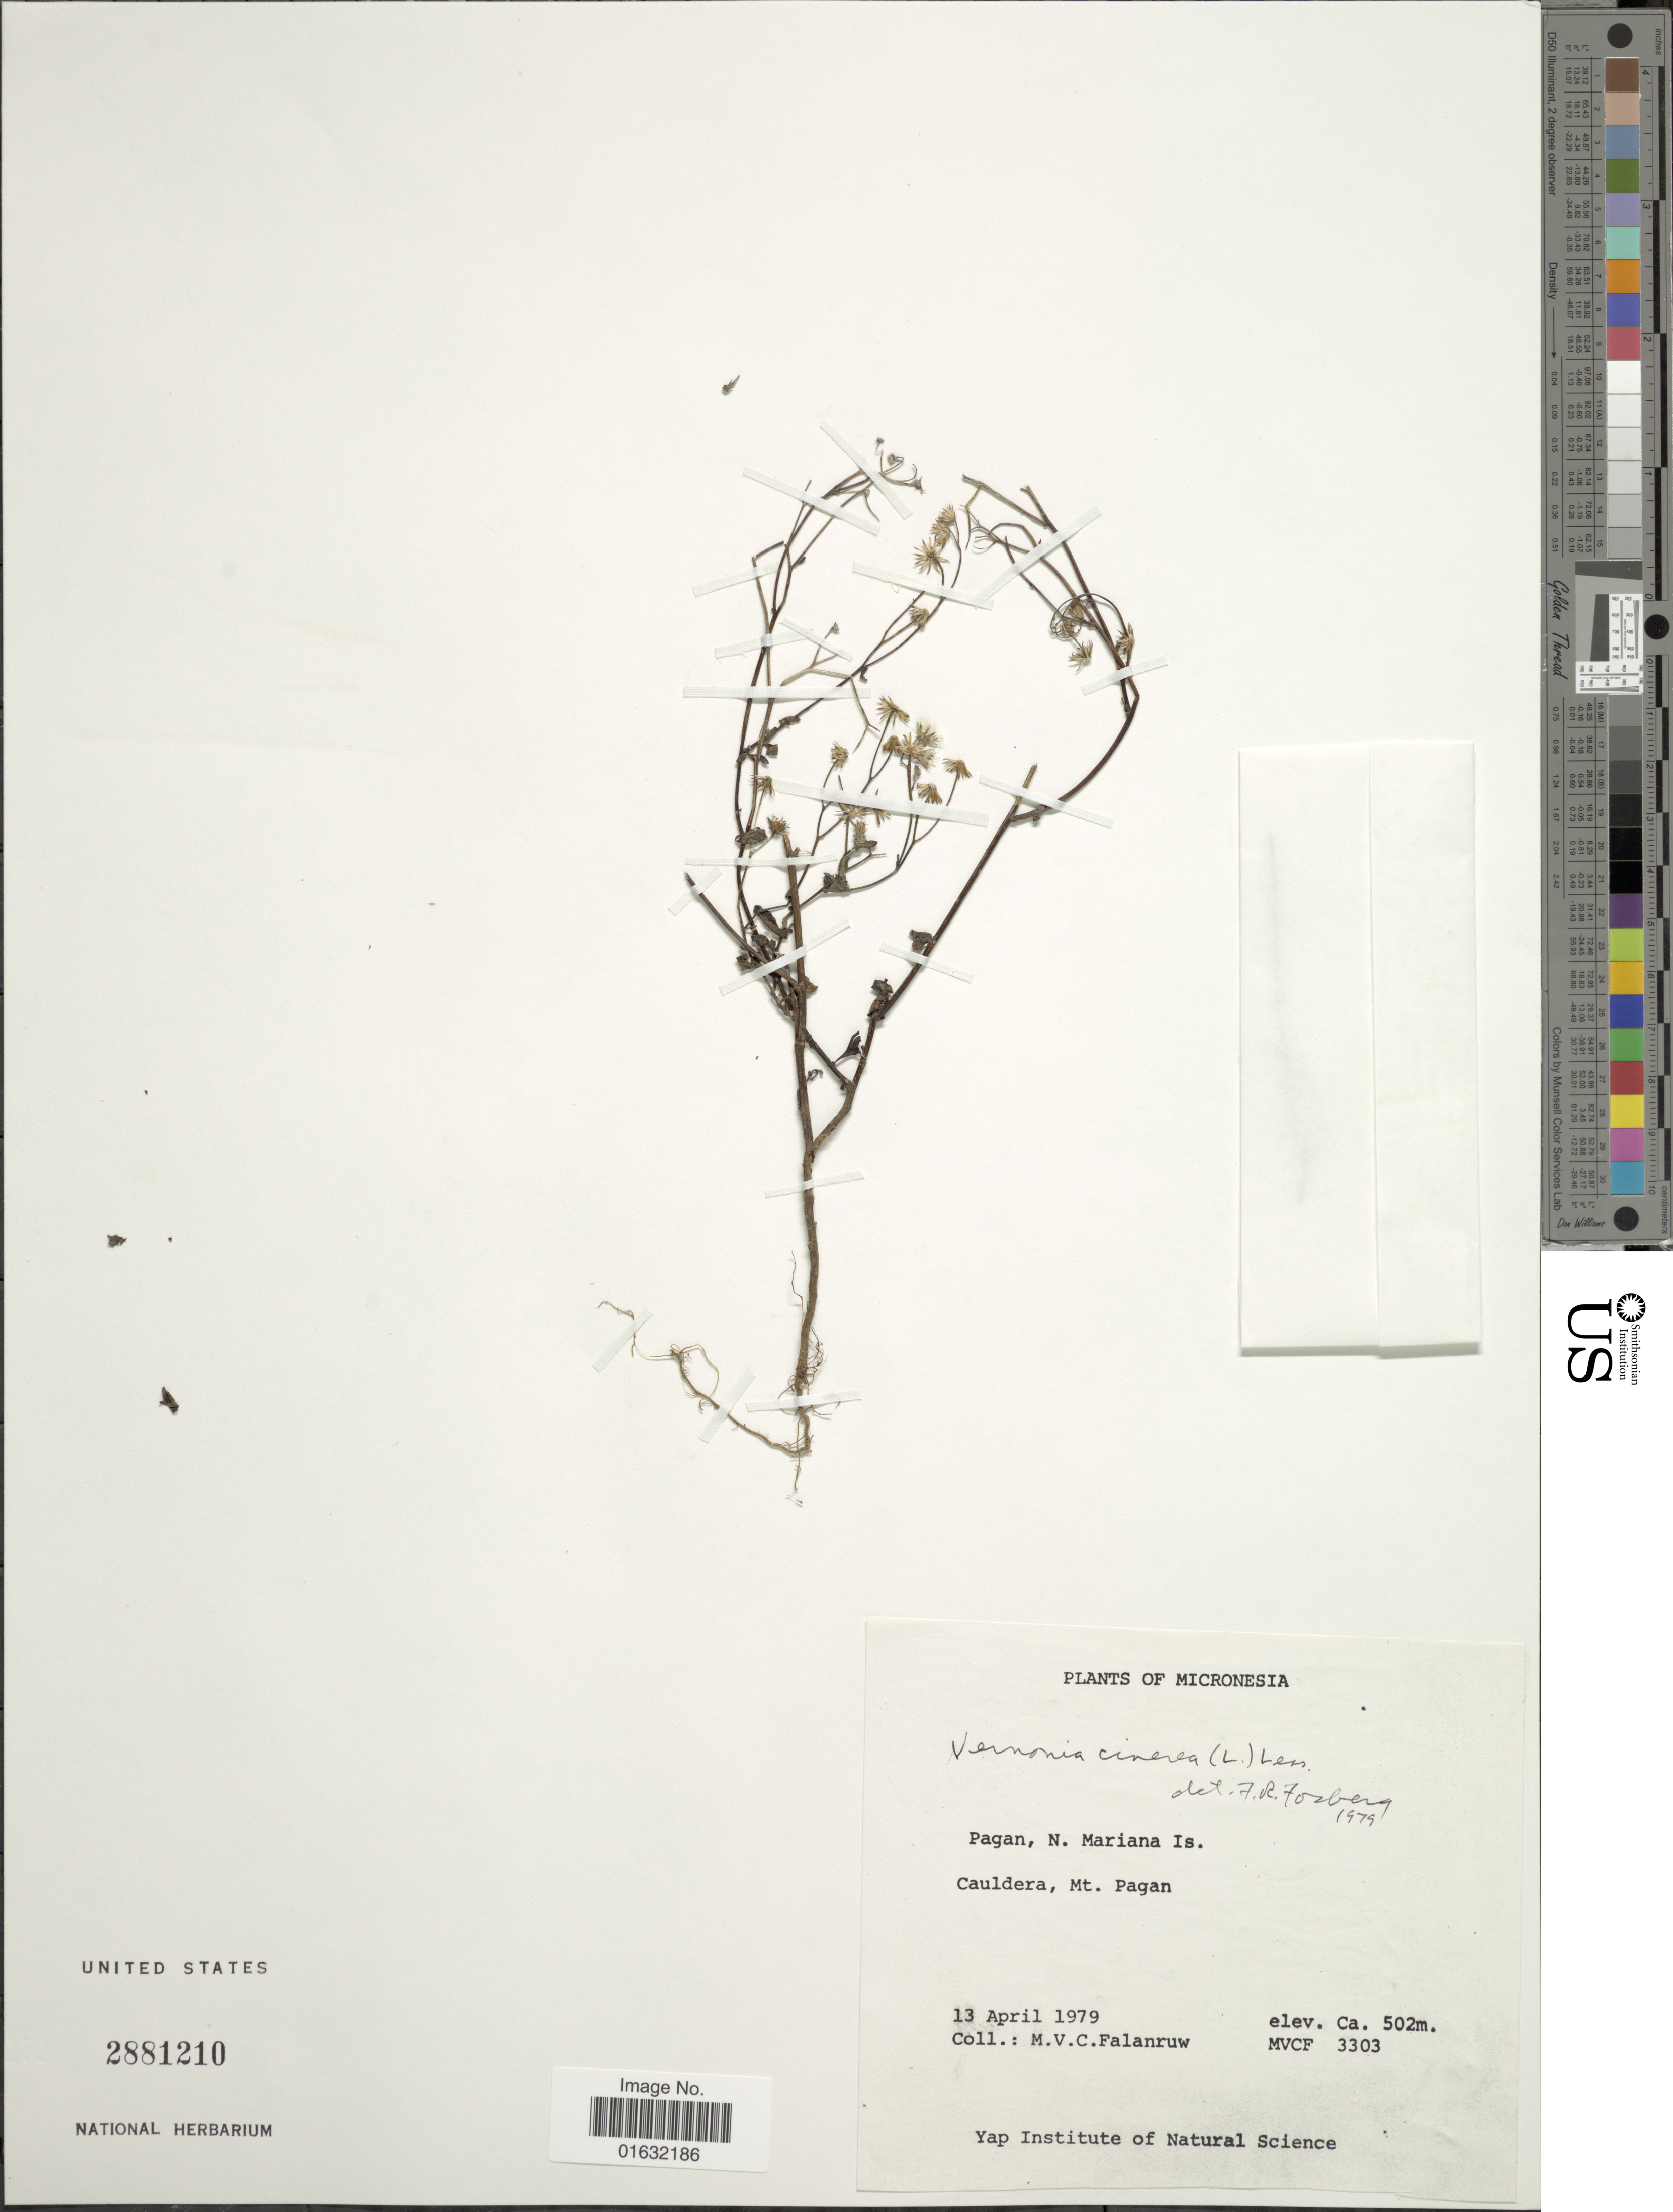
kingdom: Plantae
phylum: Tracheophyta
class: Magnoliopsida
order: Asterales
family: Asteraceae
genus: Cyanthillium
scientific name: Cyanthillium cinereum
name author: (L.) H. Rob.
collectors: M. V. Falanruw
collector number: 3303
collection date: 1979-04-13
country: Northern Mariana Islands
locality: Pagan, N. Mariana Is., Cauldera, Mt. Pagan, Micronesia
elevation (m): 502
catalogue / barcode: US 2881210